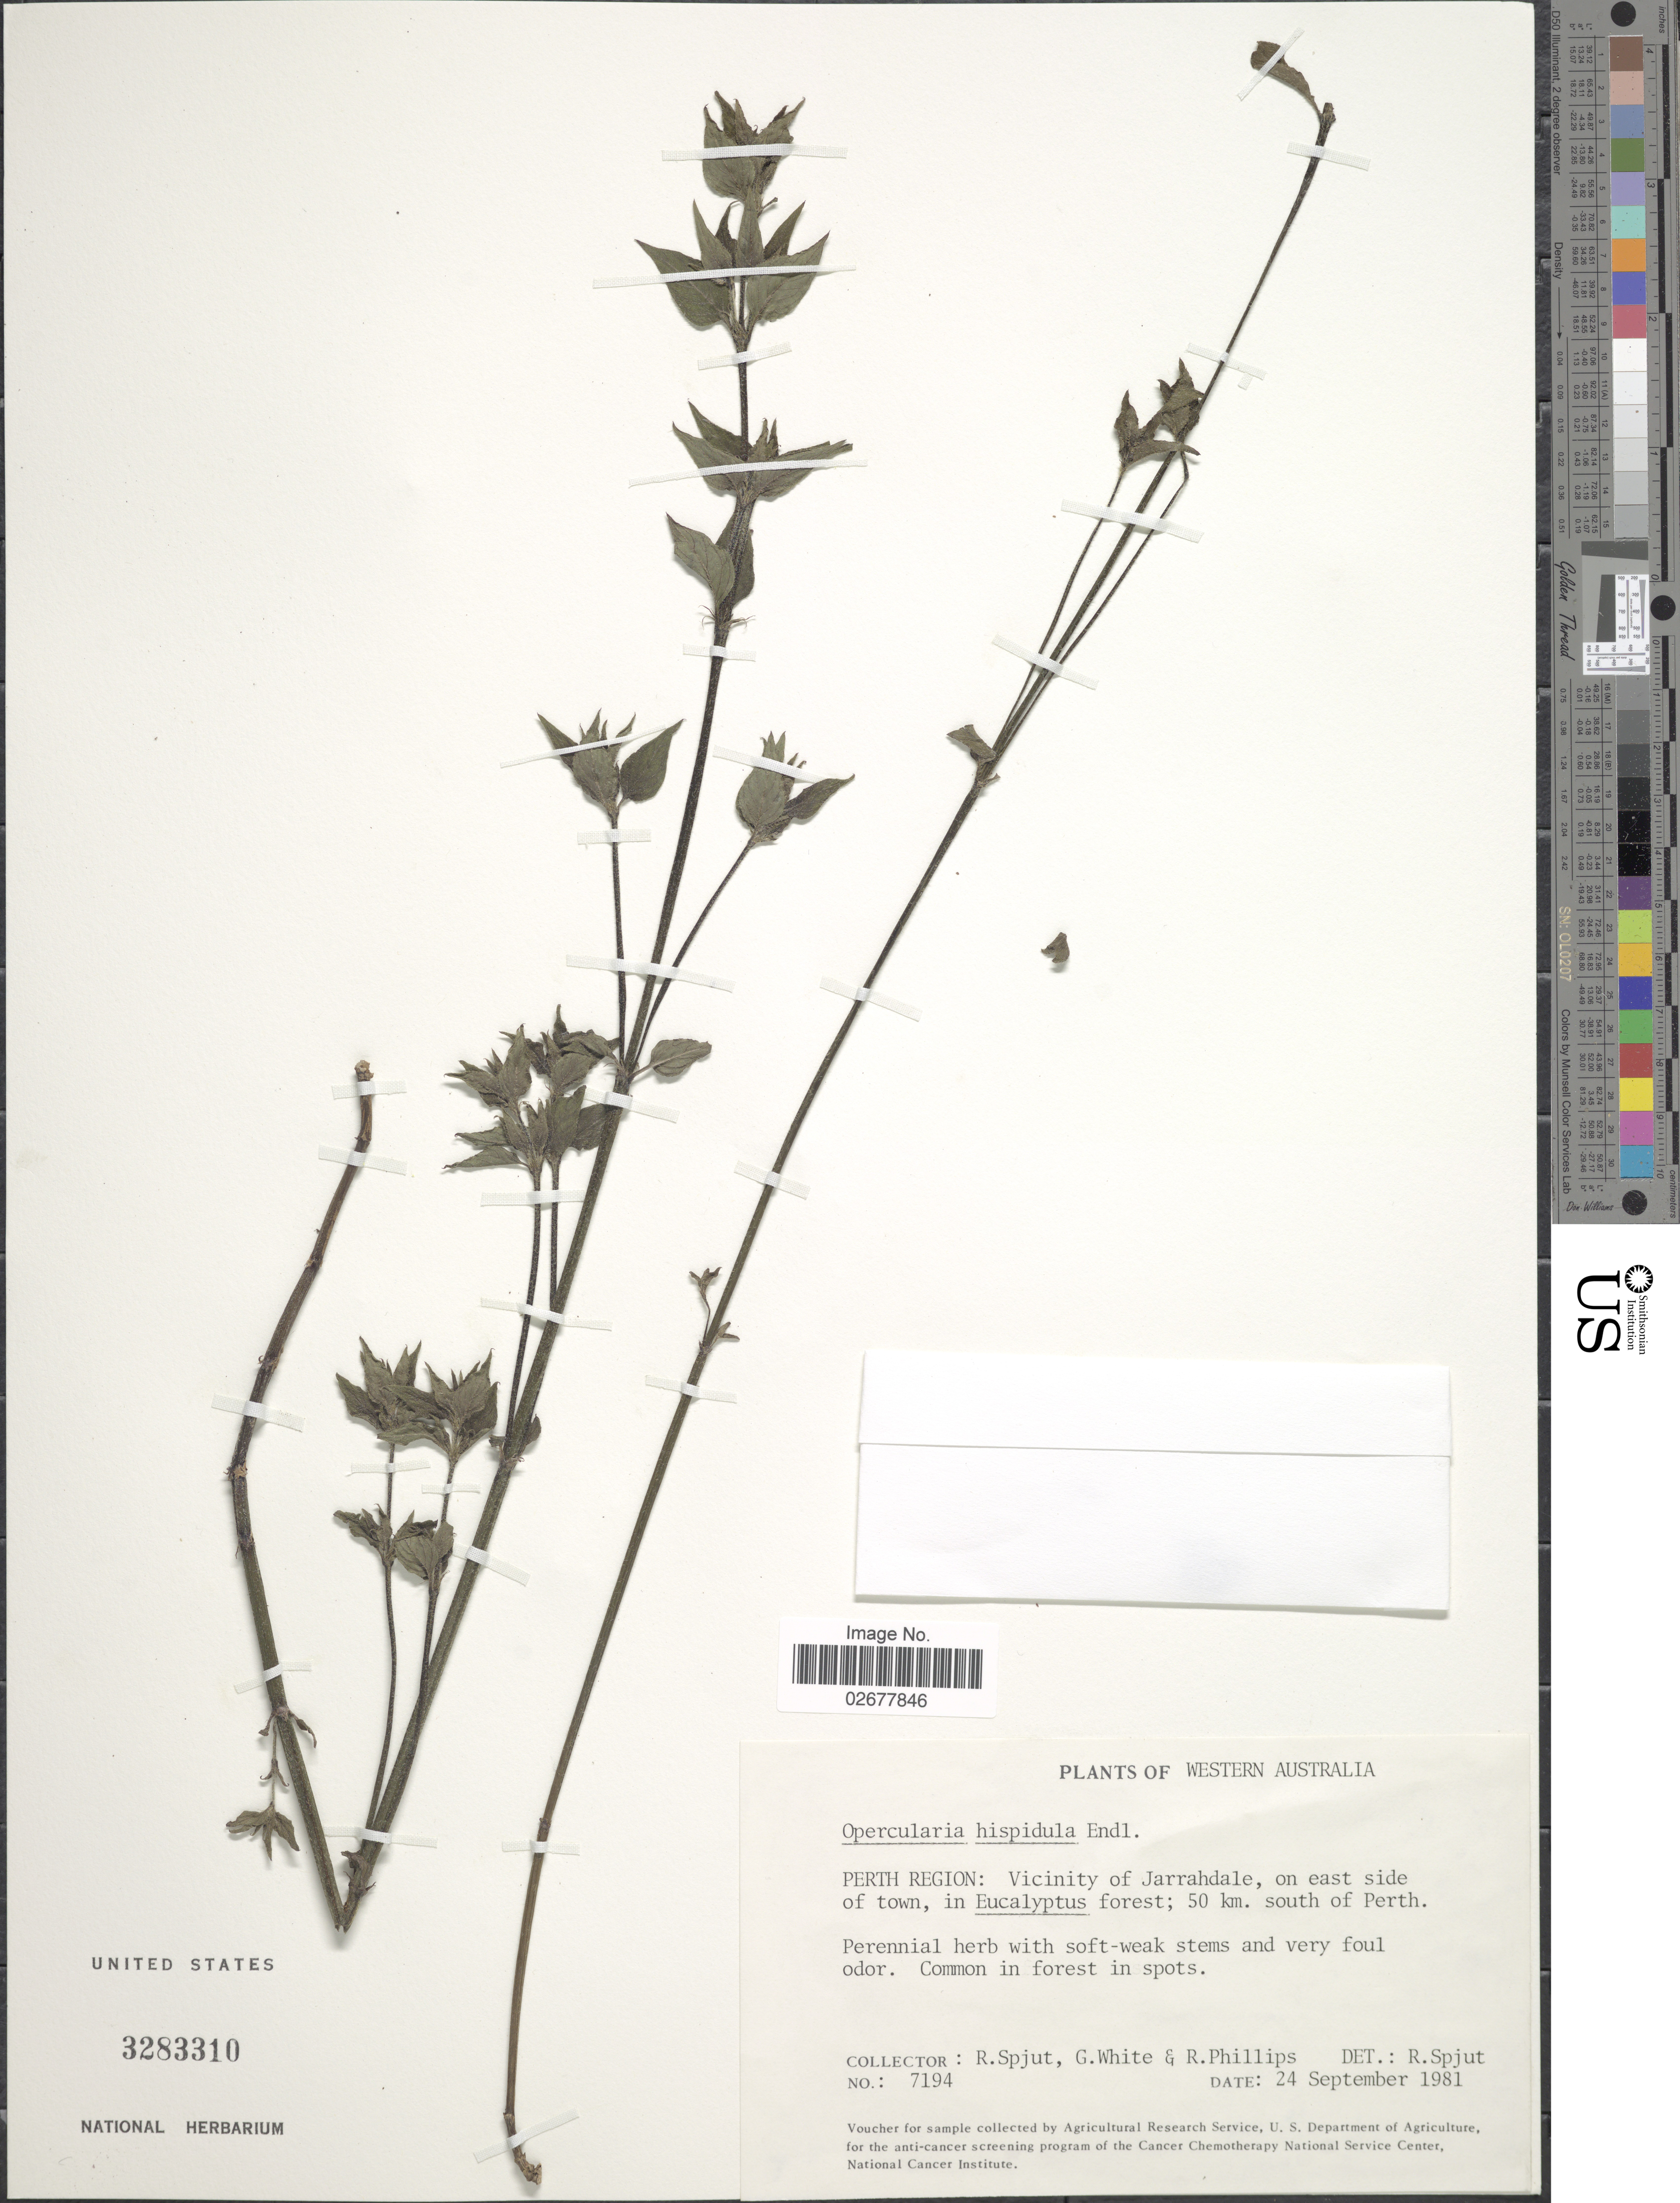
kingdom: Plantae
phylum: Tracheophyta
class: Magnoliopsida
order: Gentianales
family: Rubiaceae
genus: Opercularia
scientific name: Opercularia hispida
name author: Spreng.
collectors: R. Spjut, G. White & R. Phillips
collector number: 7194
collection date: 1981-09-24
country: Australia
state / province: Western Australia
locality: Perth Region: Vicinity of Jarrahdale, on east side of town, in Eucalyotus forest; 50 km south of Perth.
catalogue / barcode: US 3283310